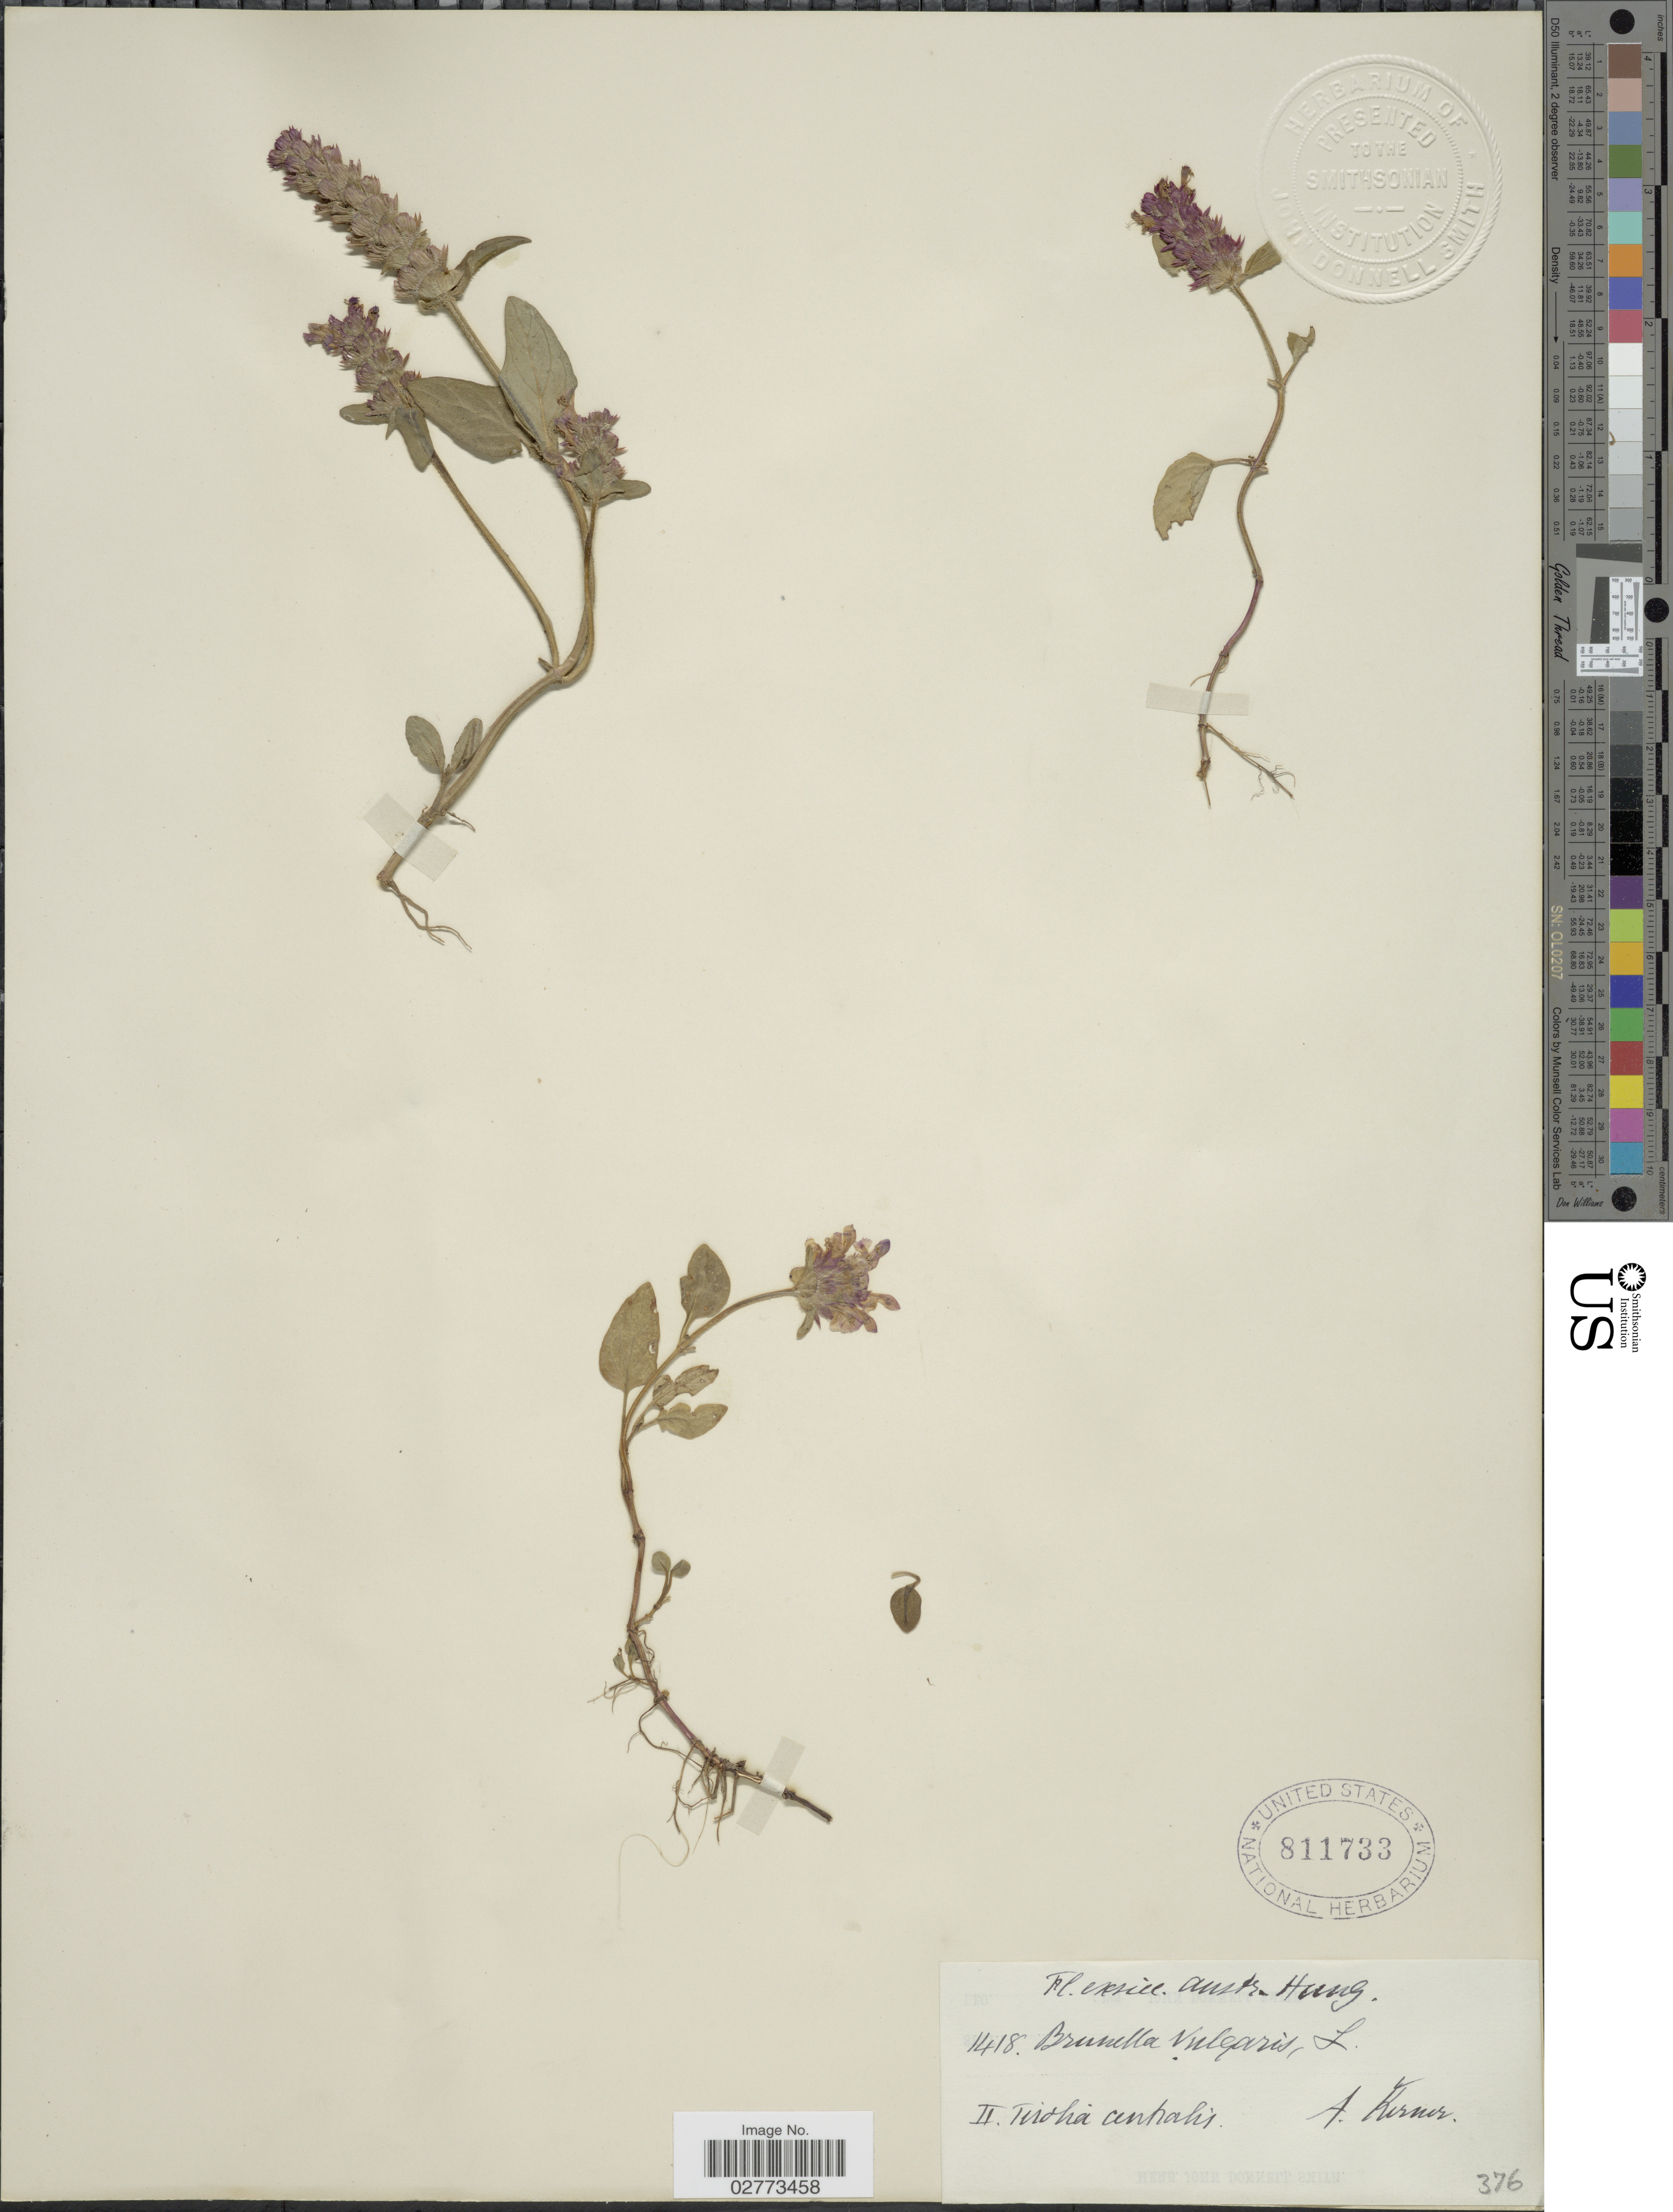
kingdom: Plantae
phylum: Tracheophyta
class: Magnoliopsida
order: Lamiales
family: Lamiaceae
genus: Prunella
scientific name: Prunella vulgaris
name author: L.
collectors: A. Kerner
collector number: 1418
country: Austria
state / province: Tirol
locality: Austr. Hung. Tirolia centralis.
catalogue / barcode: US 811733